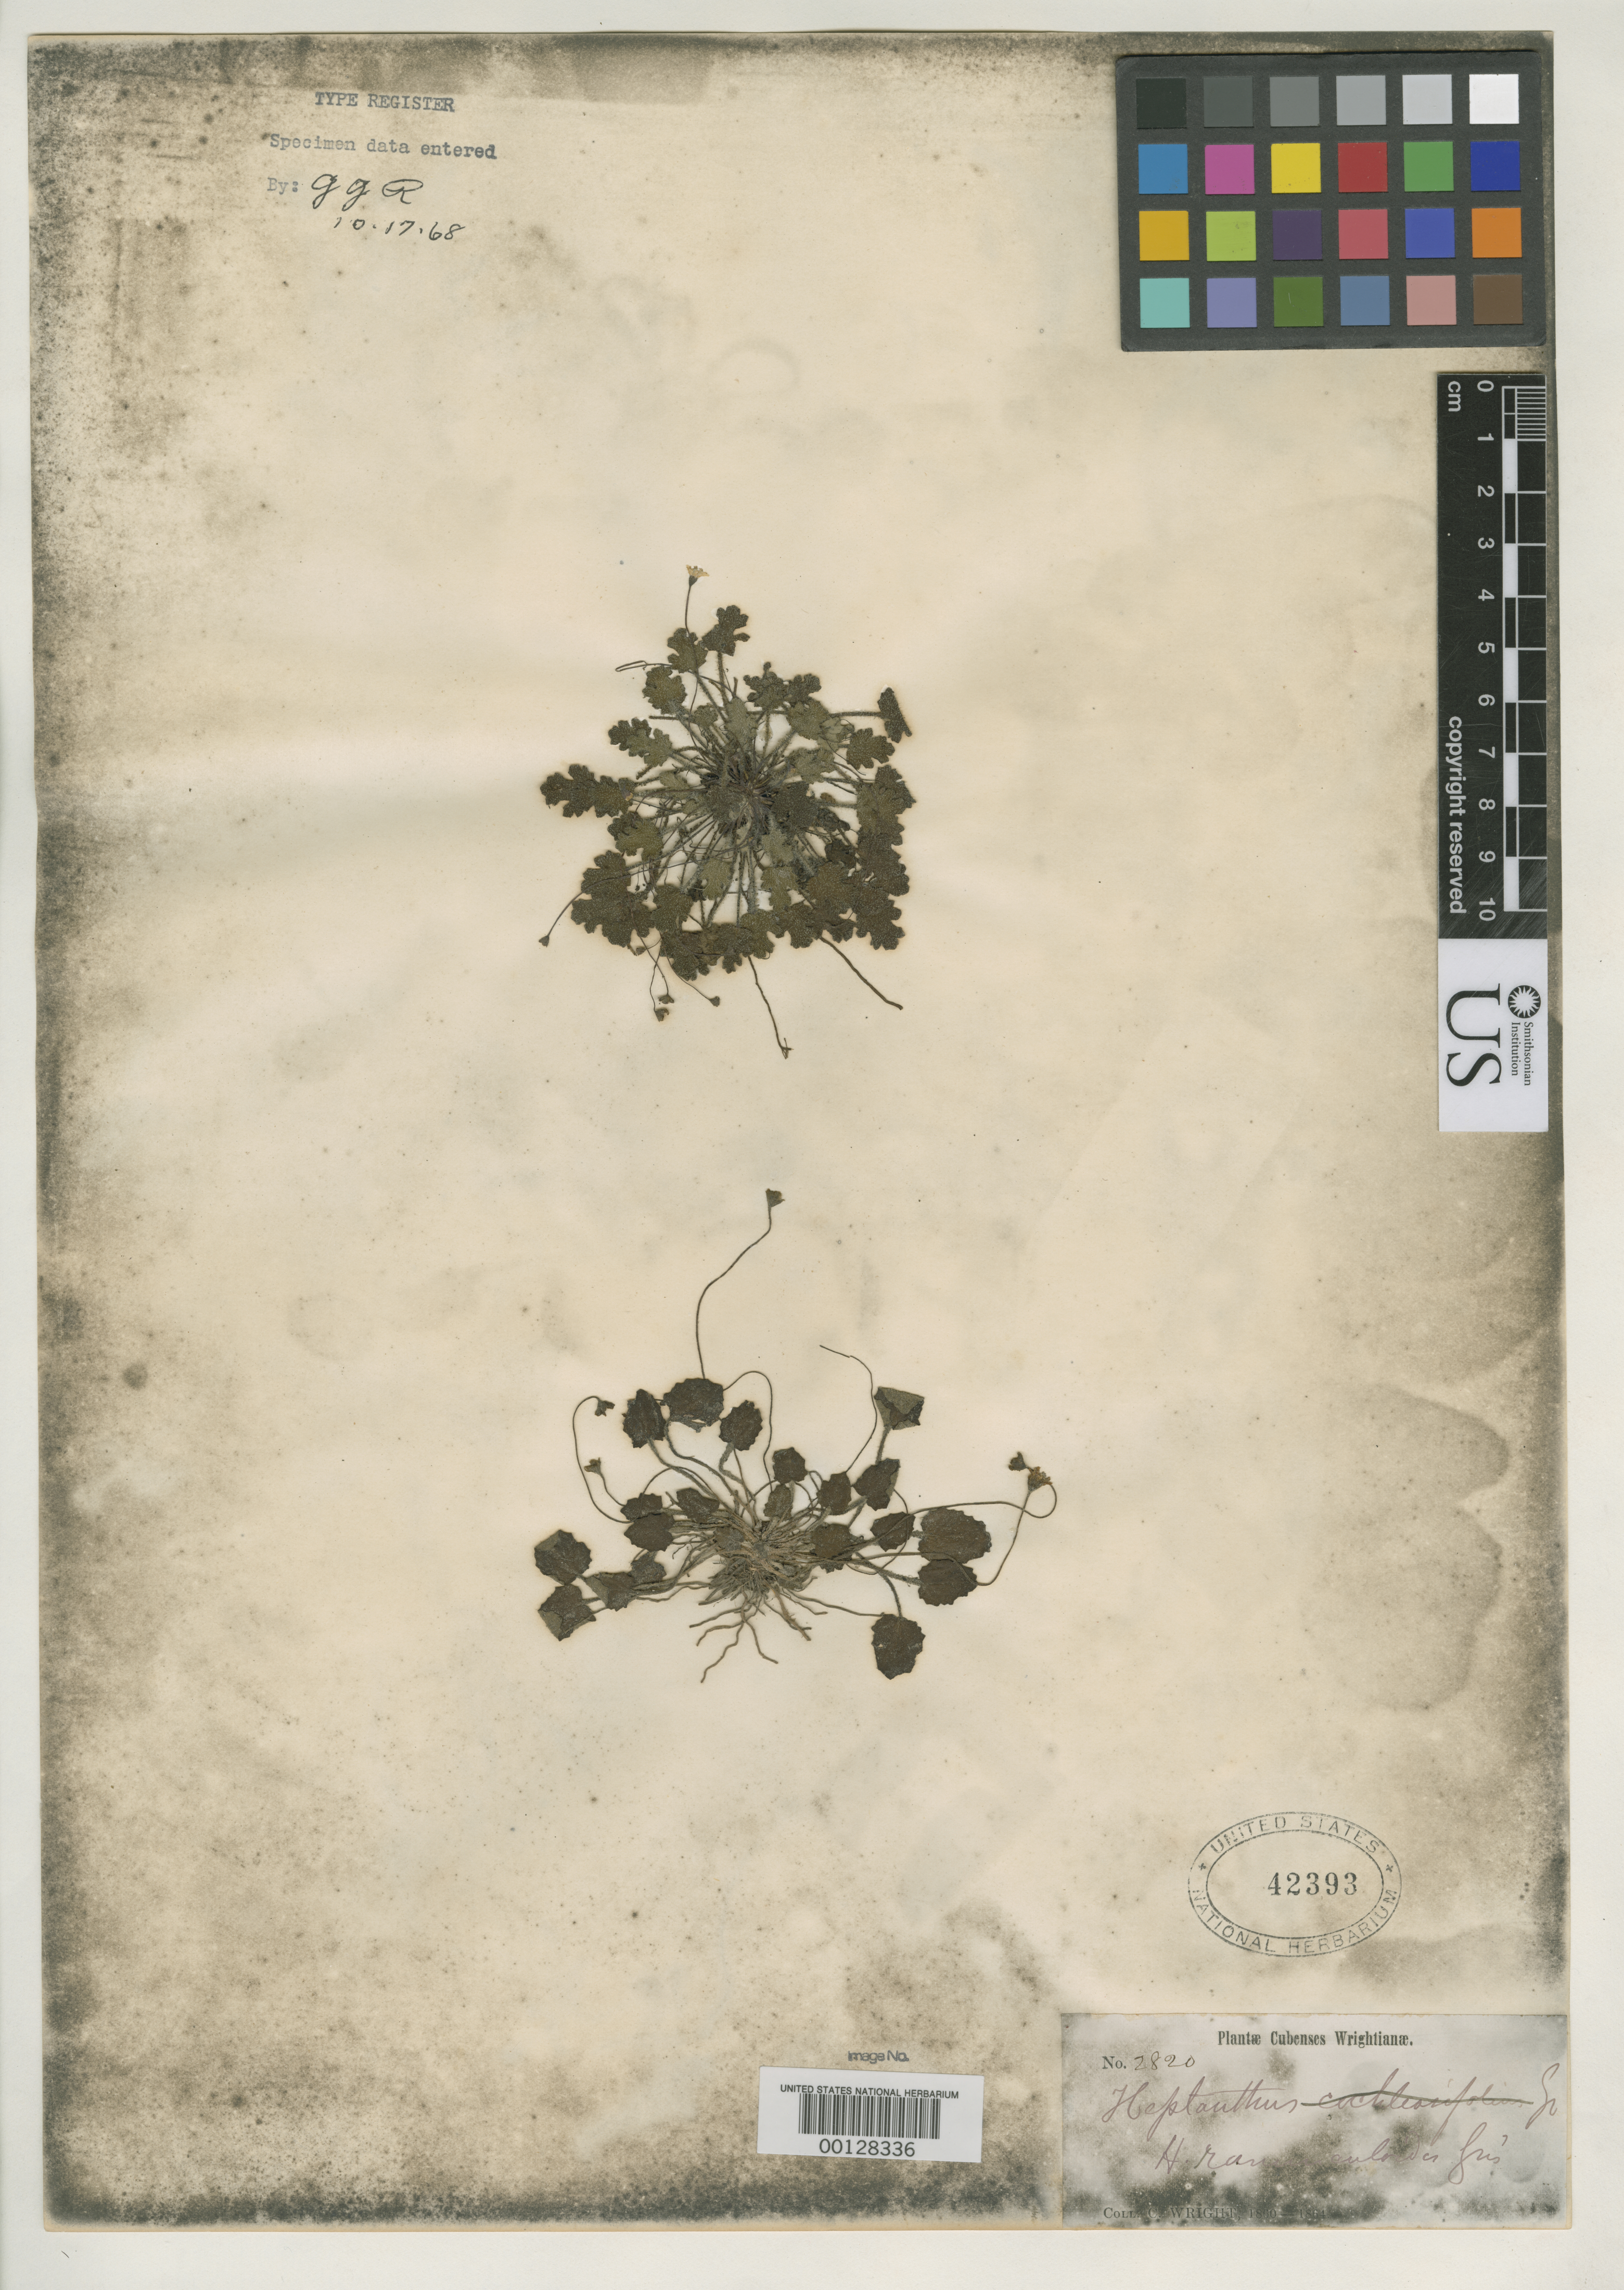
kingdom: Plantae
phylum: Tracheophyta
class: Magnoliopsida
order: Asterales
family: Asteraceae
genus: Heptanthus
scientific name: Heptanthus ranunculoides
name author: Griseb.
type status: Isotype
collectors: C. Wright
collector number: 2820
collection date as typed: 1860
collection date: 1860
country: Cuba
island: Greater Antilles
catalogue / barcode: US 42393